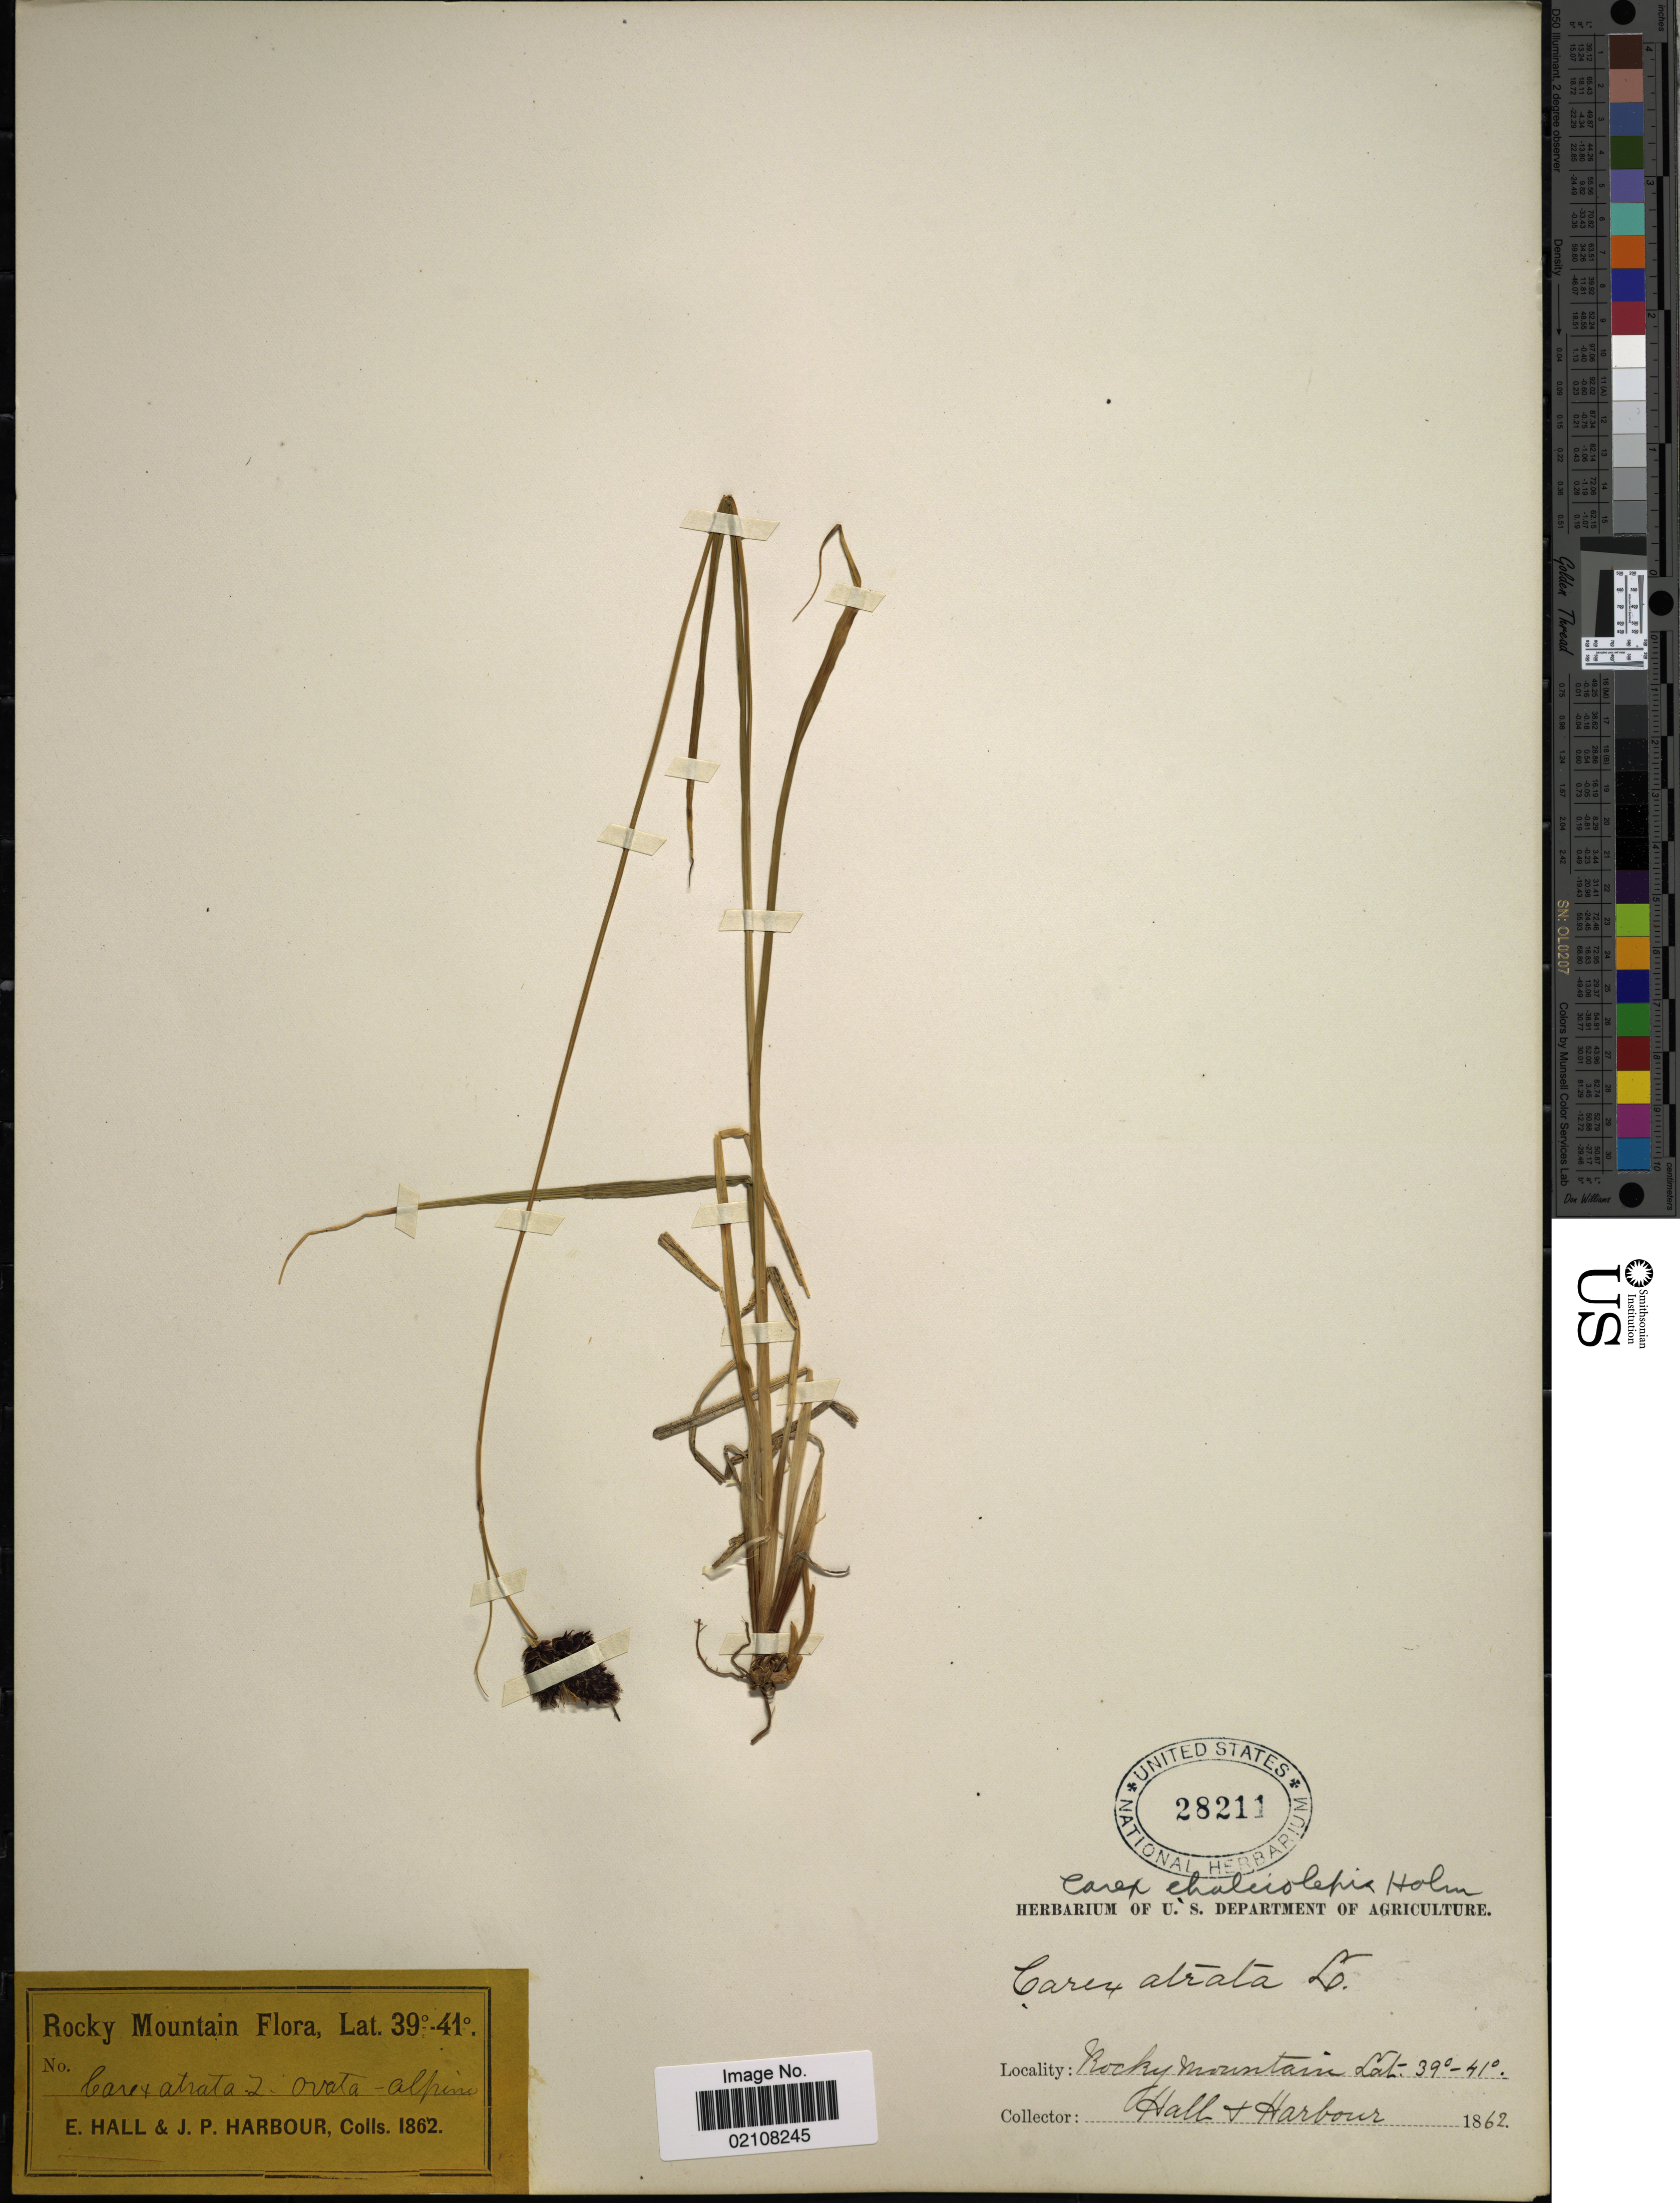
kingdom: Plantae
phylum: Tracheophyta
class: Liliopsida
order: Poales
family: Cyperaceae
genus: Carex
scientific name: Carex chalciolepis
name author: Holm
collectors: -- Hall & Harbour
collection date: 1862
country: United States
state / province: Colorado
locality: Rocky Mtns.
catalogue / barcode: US 28211